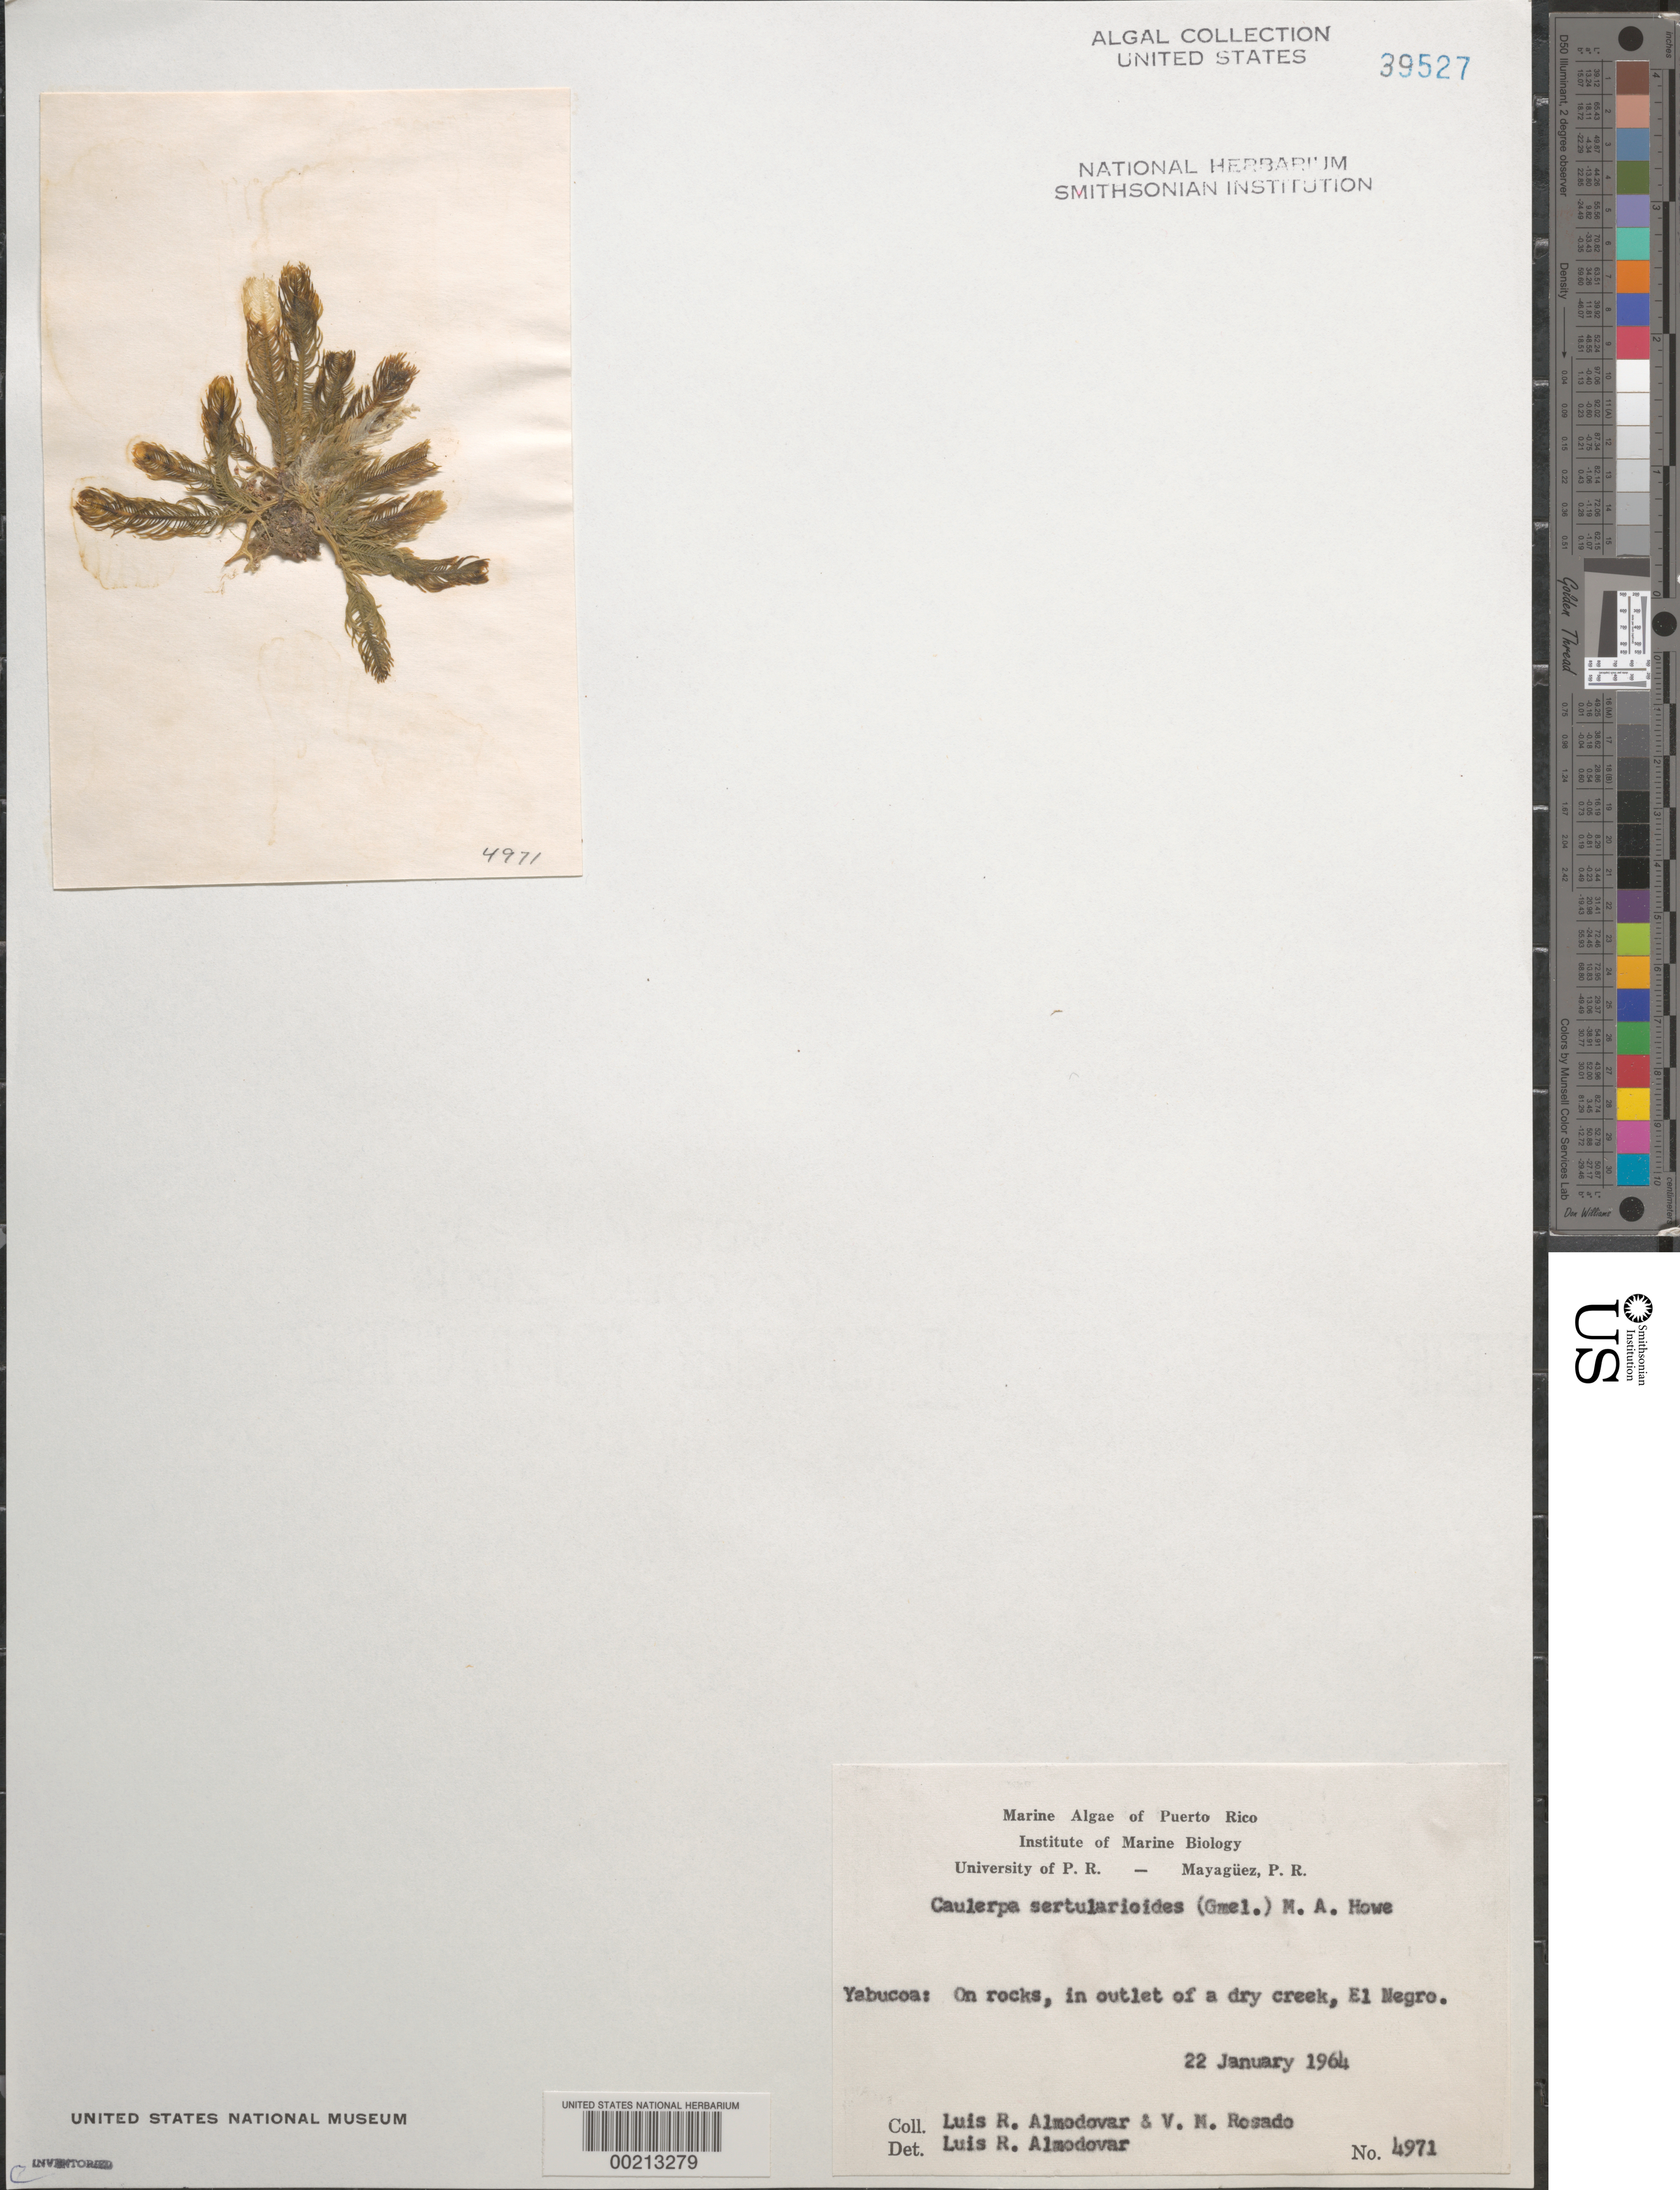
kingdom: Plantae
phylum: Chlorophyta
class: Ulvophyceae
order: Bryopsidales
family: Caulerpaceae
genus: Caulerpa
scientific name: Caulerpa sertularioides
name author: (S.G. Gmel.) M. Howe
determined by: Almodovar, L. R.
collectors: L. Almodovar & V. Rosado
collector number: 4971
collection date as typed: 22 Jan 1964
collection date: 1964-01-22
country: Puerto Rico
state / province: Yabucoa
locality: El Negro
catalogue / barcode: US 39527